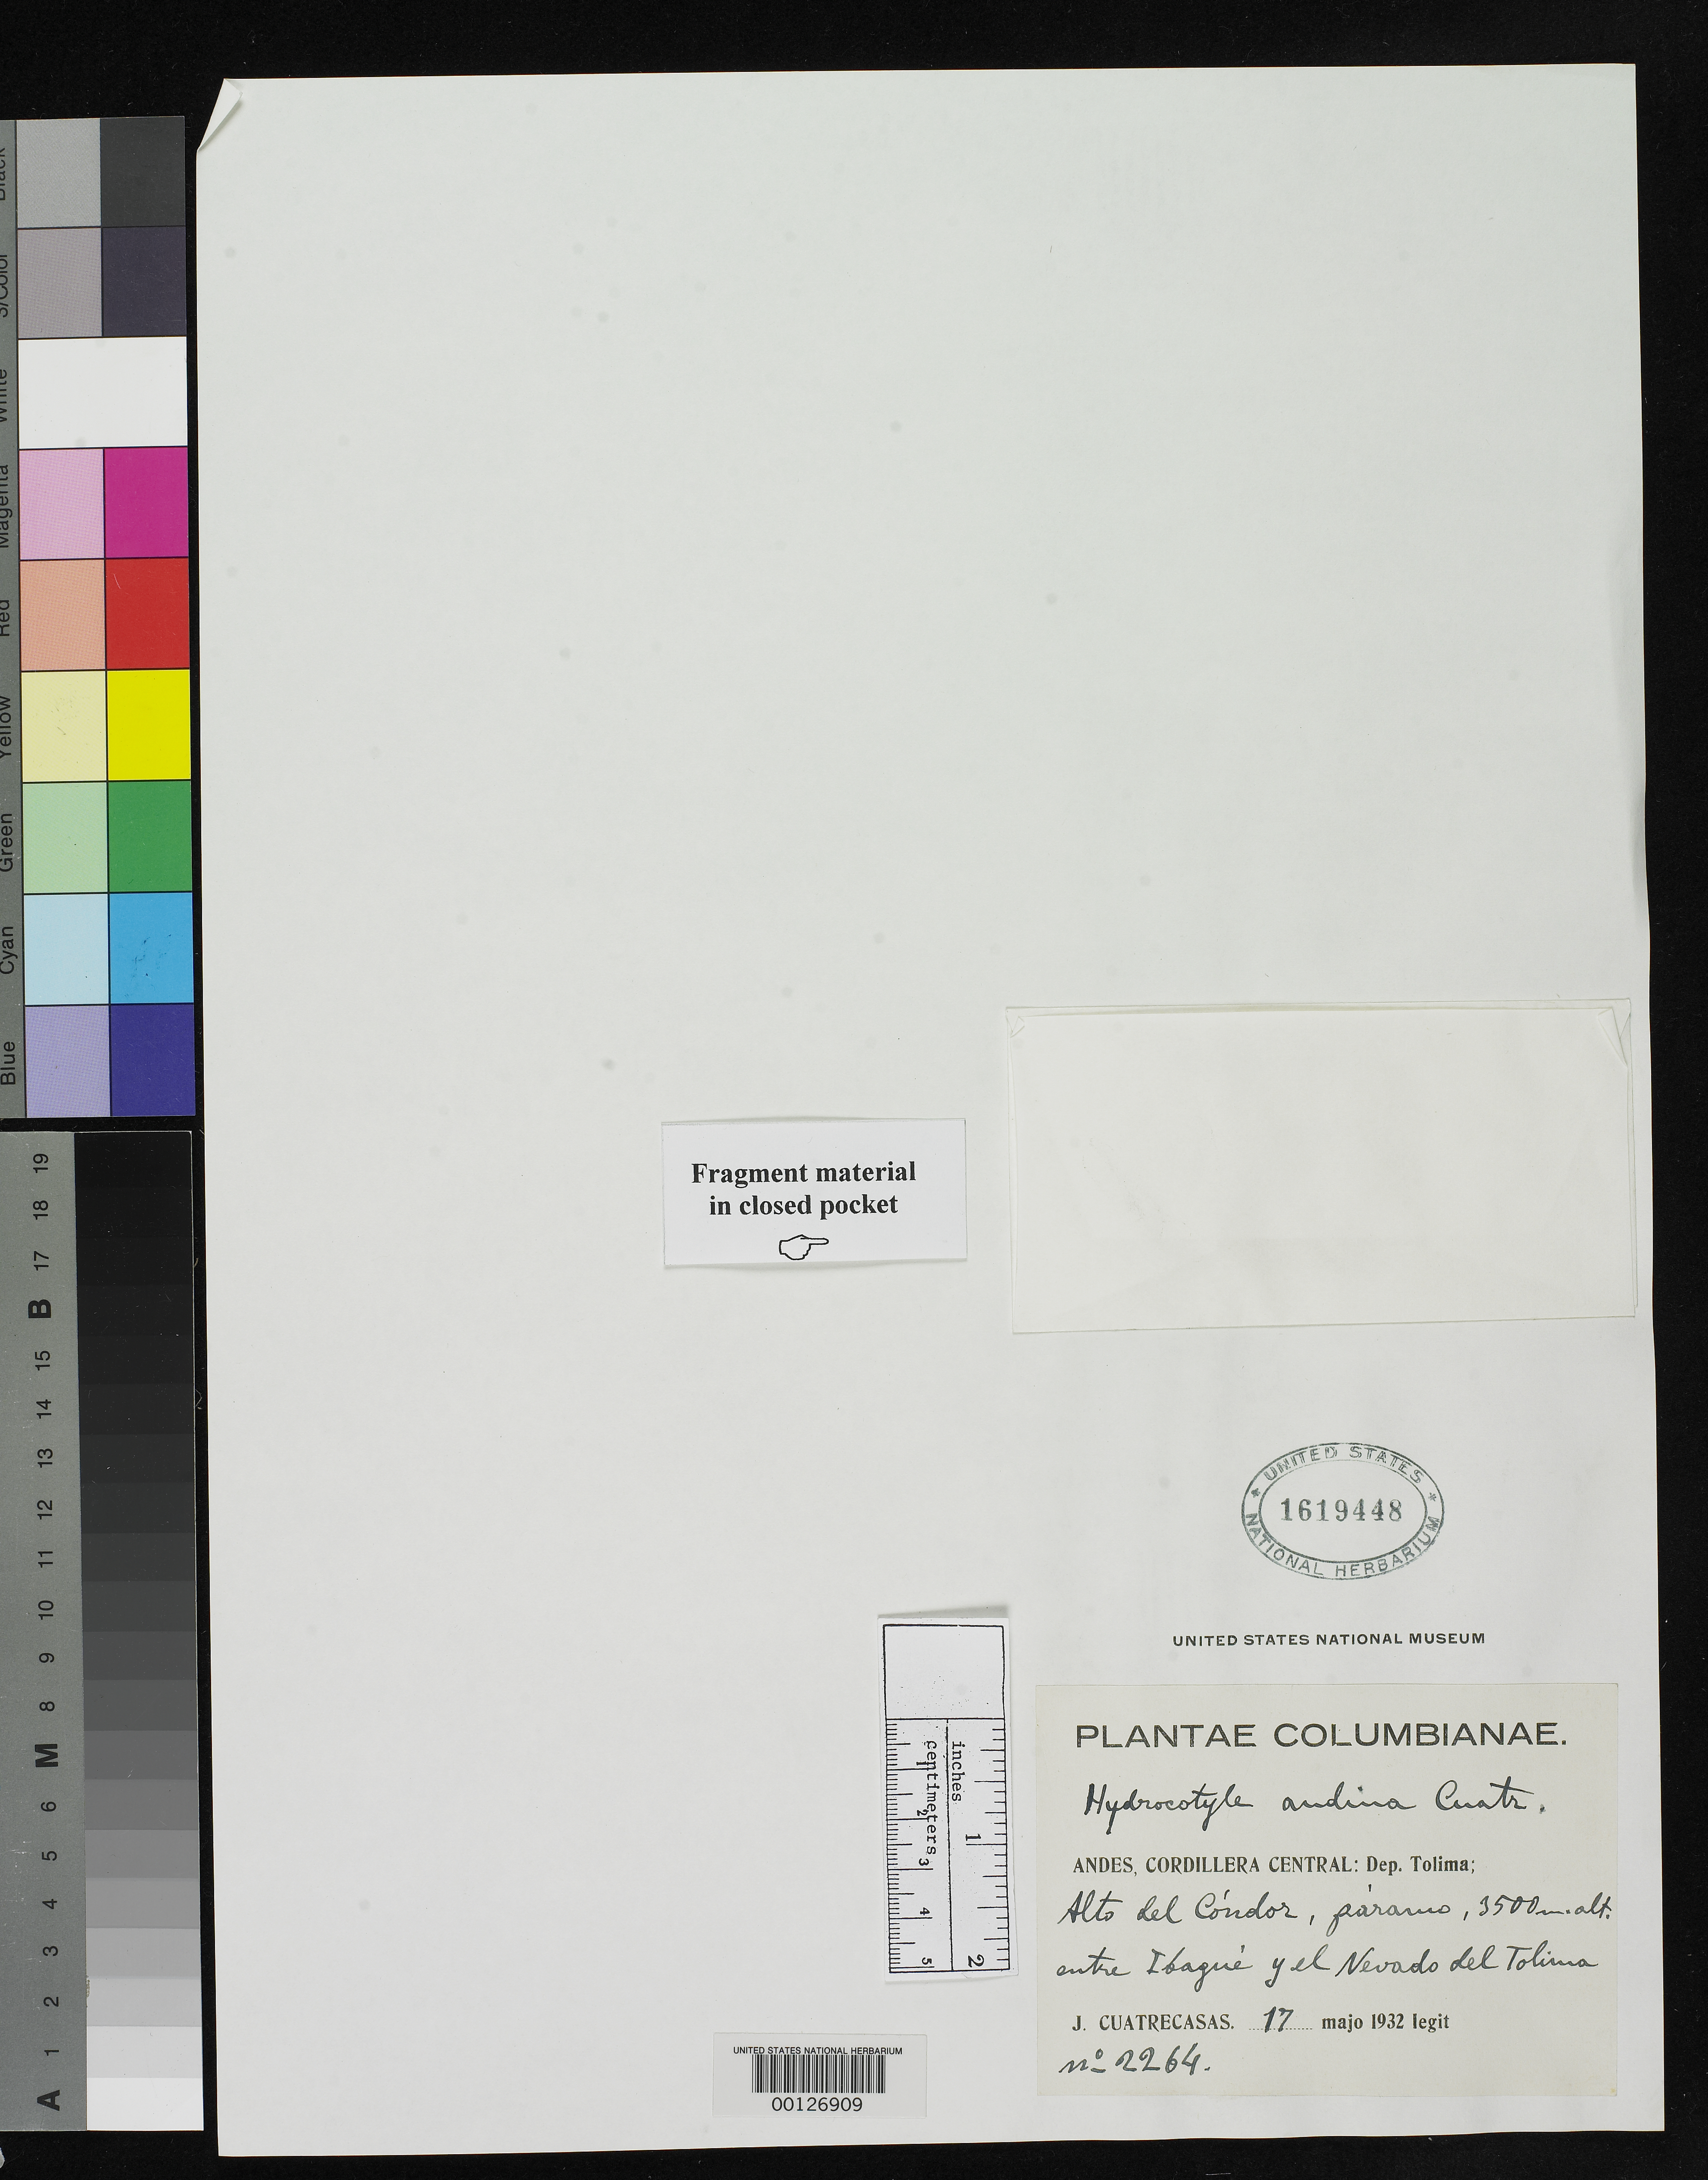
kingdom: Plantae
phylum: Tracheophyta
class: Magnoliopsida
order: Apiales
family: Araliaceae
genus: Hydrocotyle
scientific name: Hydrocotyle andina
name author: Cuatrec.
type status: Isotype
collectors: J. Cuatrecasas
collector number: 2264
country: Colombia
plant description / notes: Fragmentary material of type specimen [ex herb. MA?]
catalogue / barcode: US 1619448